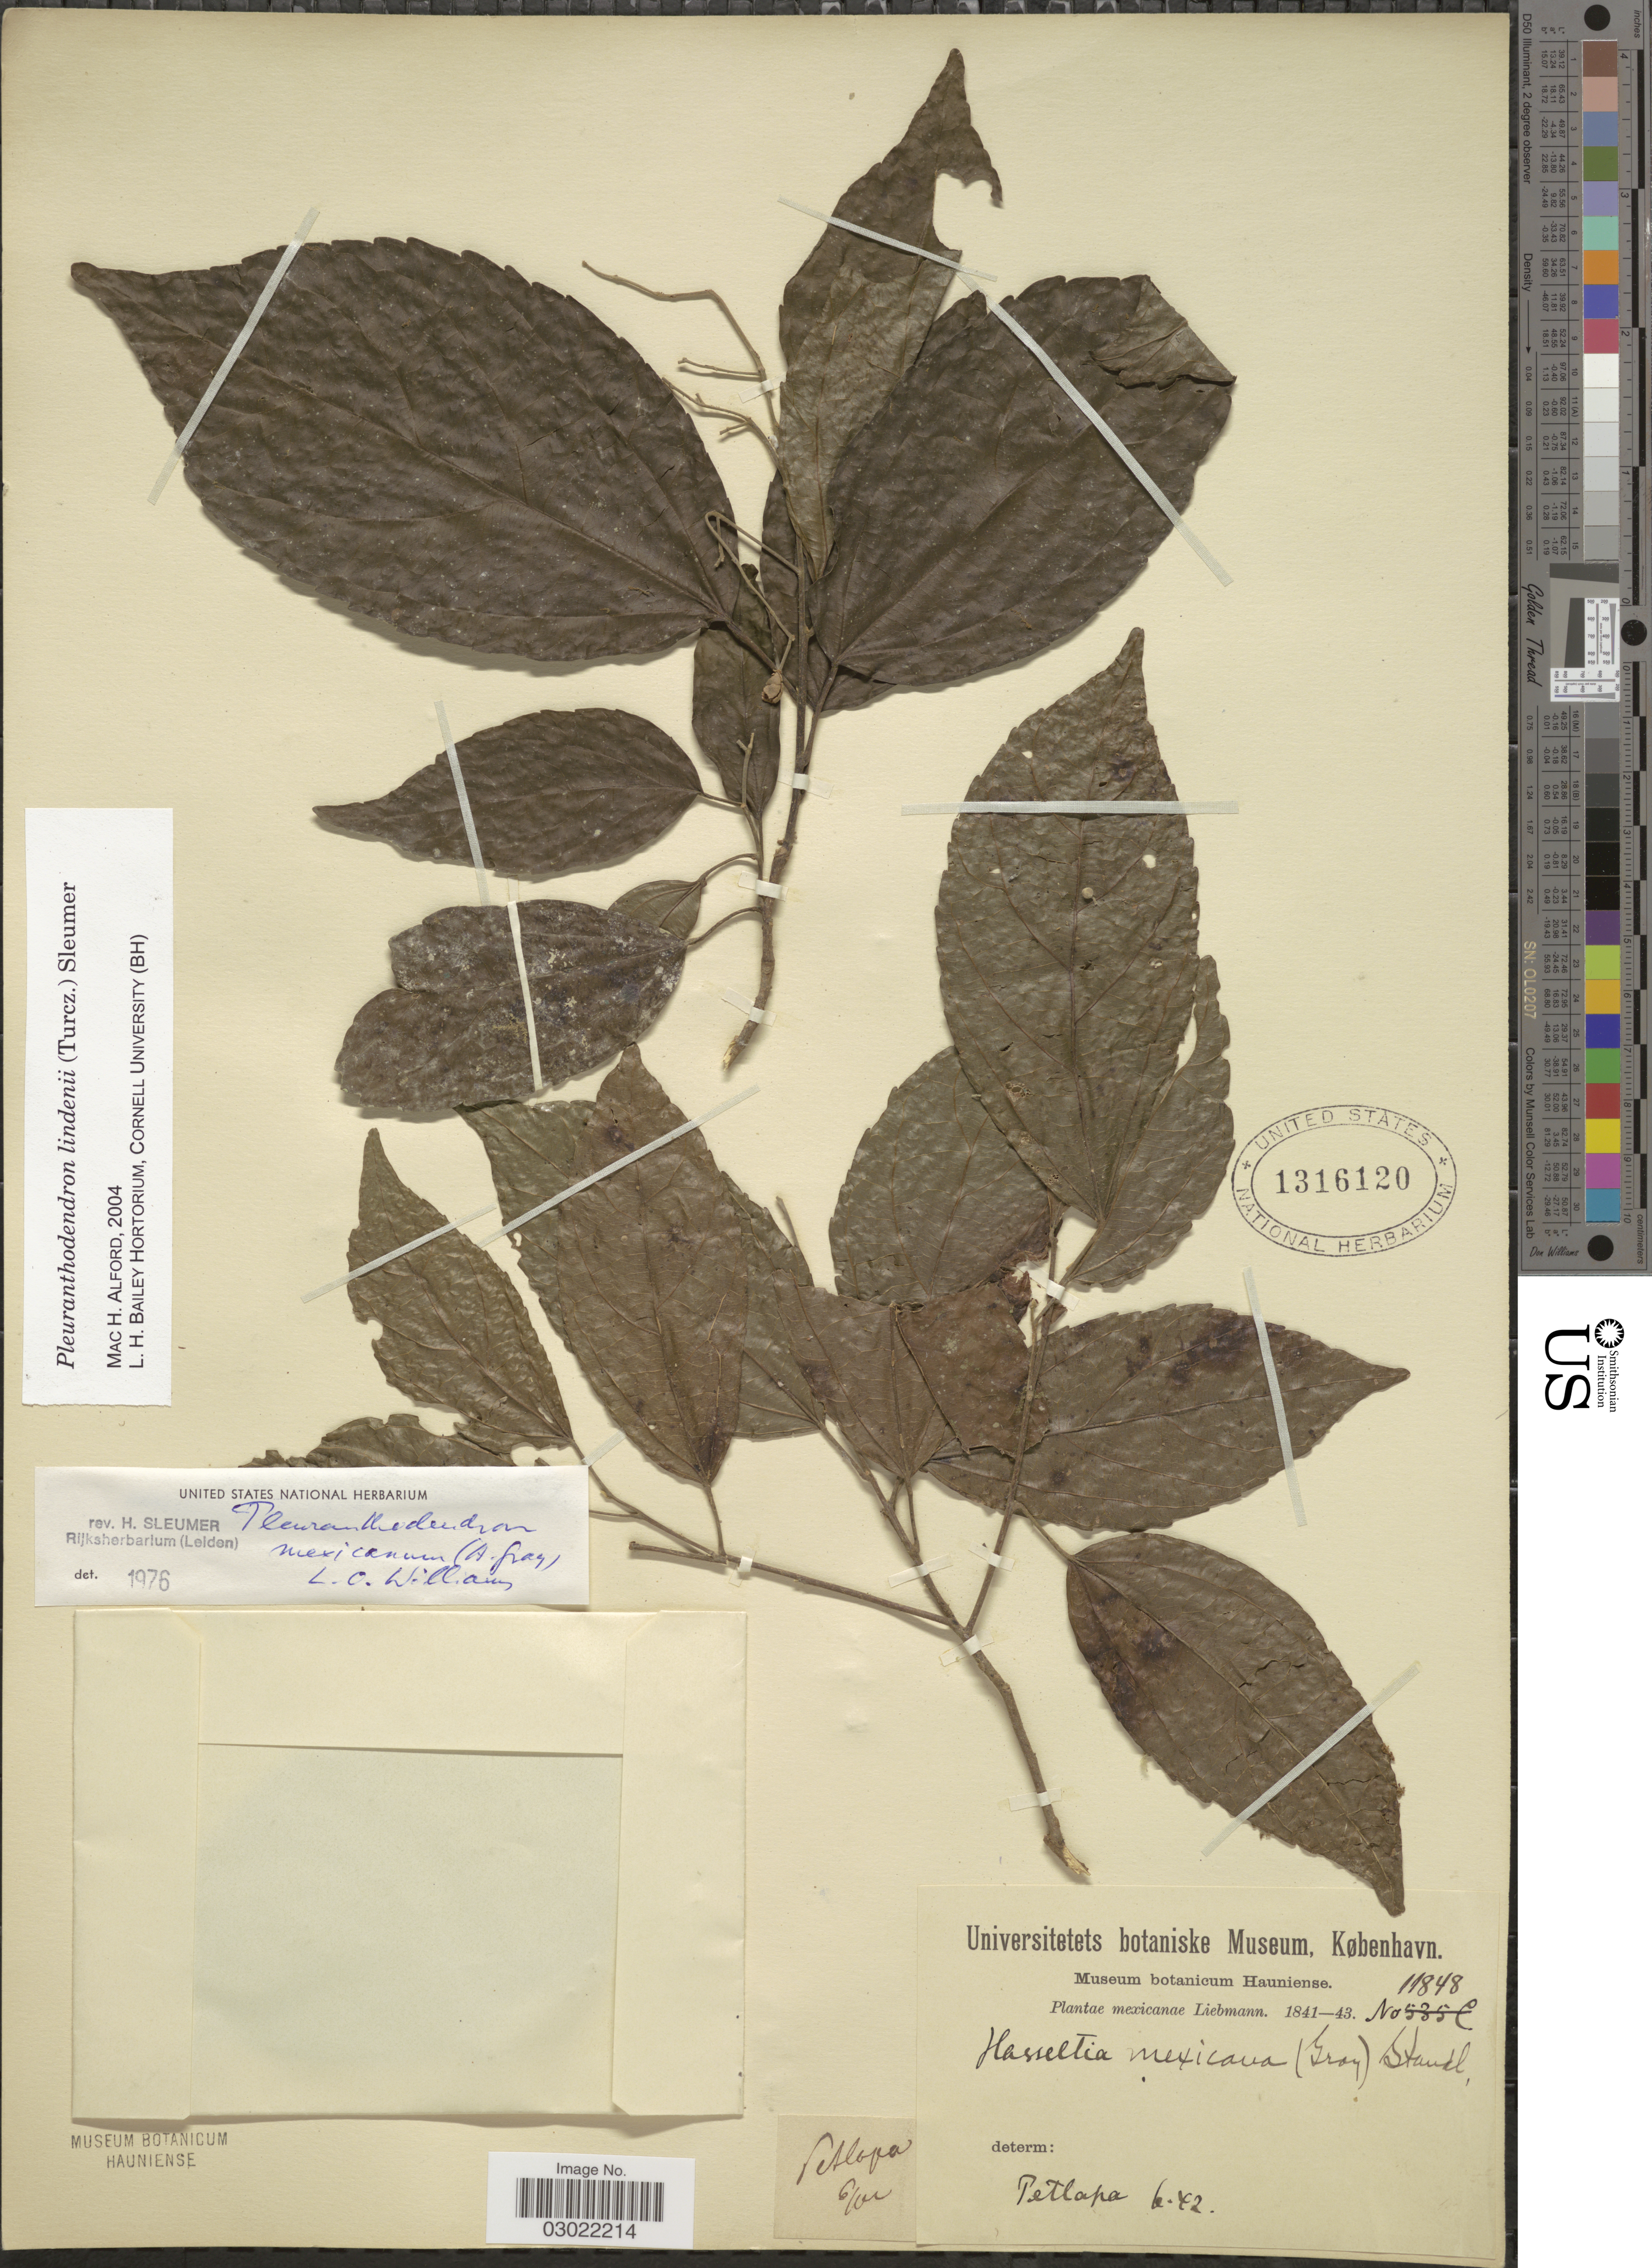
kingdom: Plantae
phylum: Tracheophyta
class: Magnoliopsida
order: Malpighiales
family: Salicaceae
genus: Pleuranthodendron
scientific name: Pleuranthodendron lindenii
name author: (Turcz.) Sleumer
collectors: Liebmann, --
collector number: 11848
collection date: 1842-06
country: Mexico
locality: Mexicanae. Petlapa.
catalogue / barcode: US 1316120